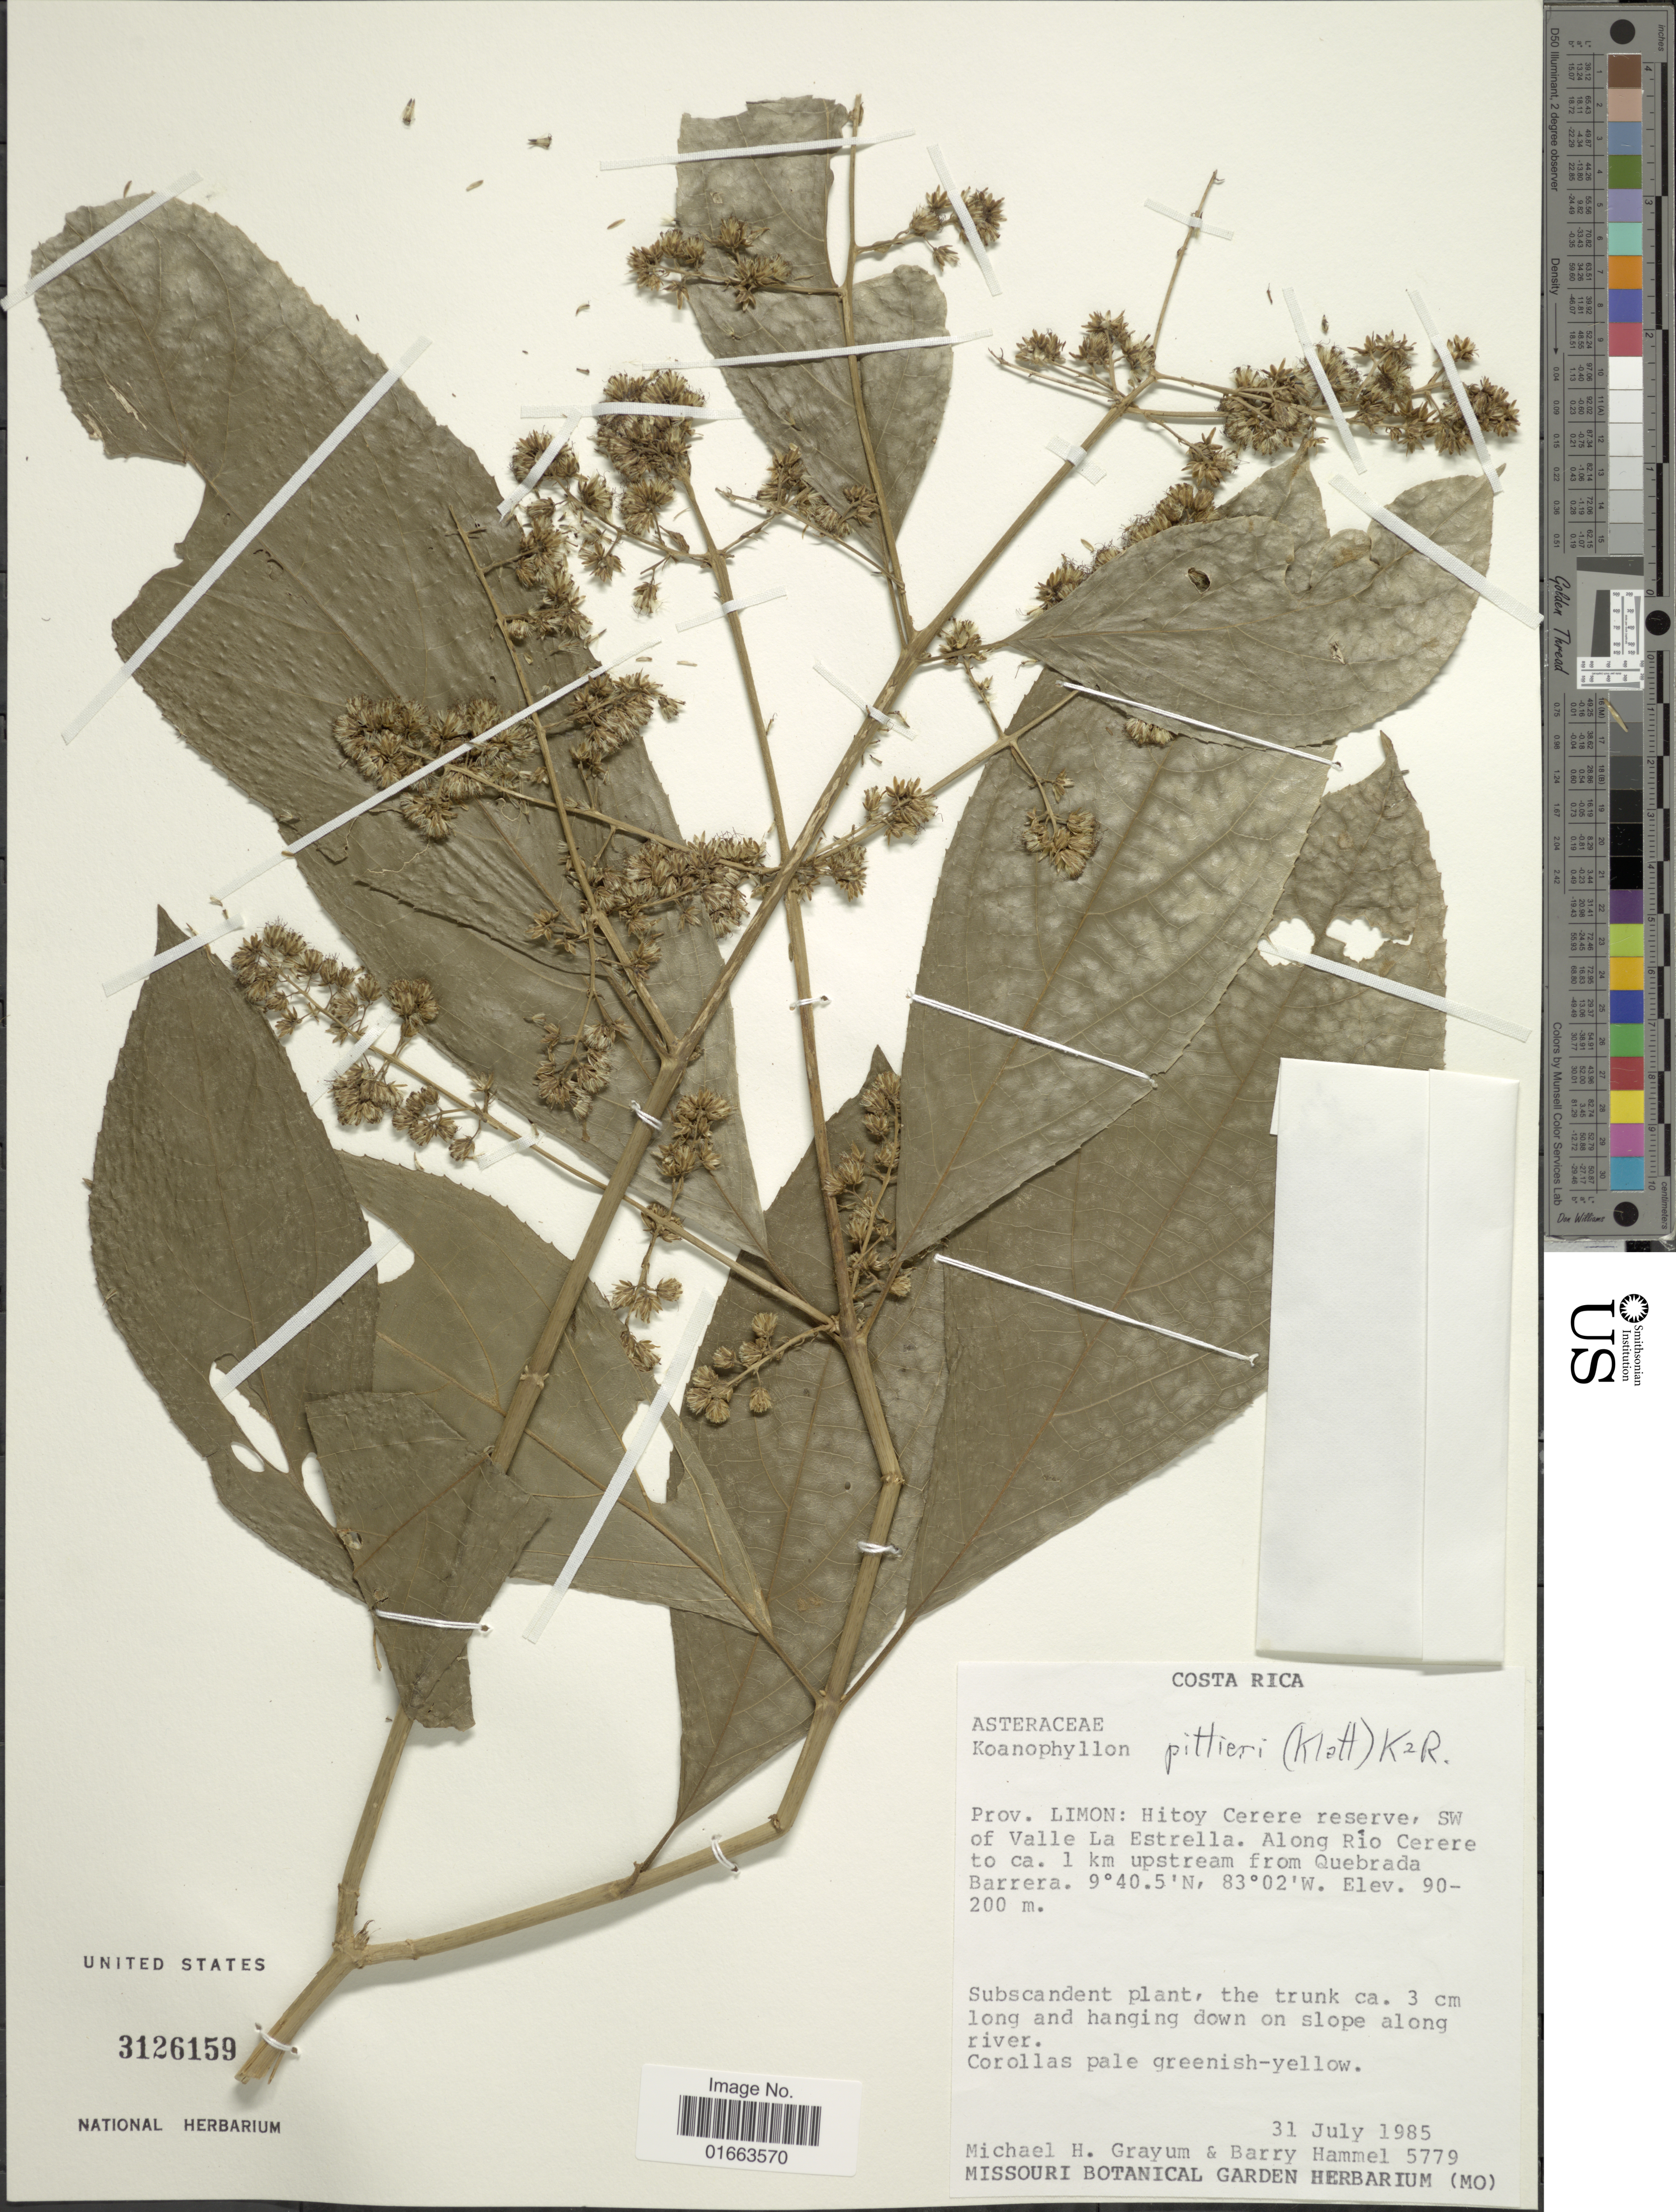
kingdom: Plantae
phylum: Tracheophyta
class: Magnoliopsida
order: Asterales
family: Asteraceae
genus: Koanophyllon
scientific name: Koanophyllon pittieri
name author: (Klatt) R.M. King & H. Rob.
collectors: M. H. Grayum & B. Hammel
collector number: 5779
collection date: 1985-07-31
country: Costa Rica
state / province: Limón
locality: Hitoy Cerere reserve,SW La Estrella, along Río Cerere to ca. 1 km upstream from Quebrada Barrera, the trunk ca. 3 cm long and hanging down on slope along river, Corollas pale greenish-yellow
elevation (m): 90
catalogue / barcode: US 3126159